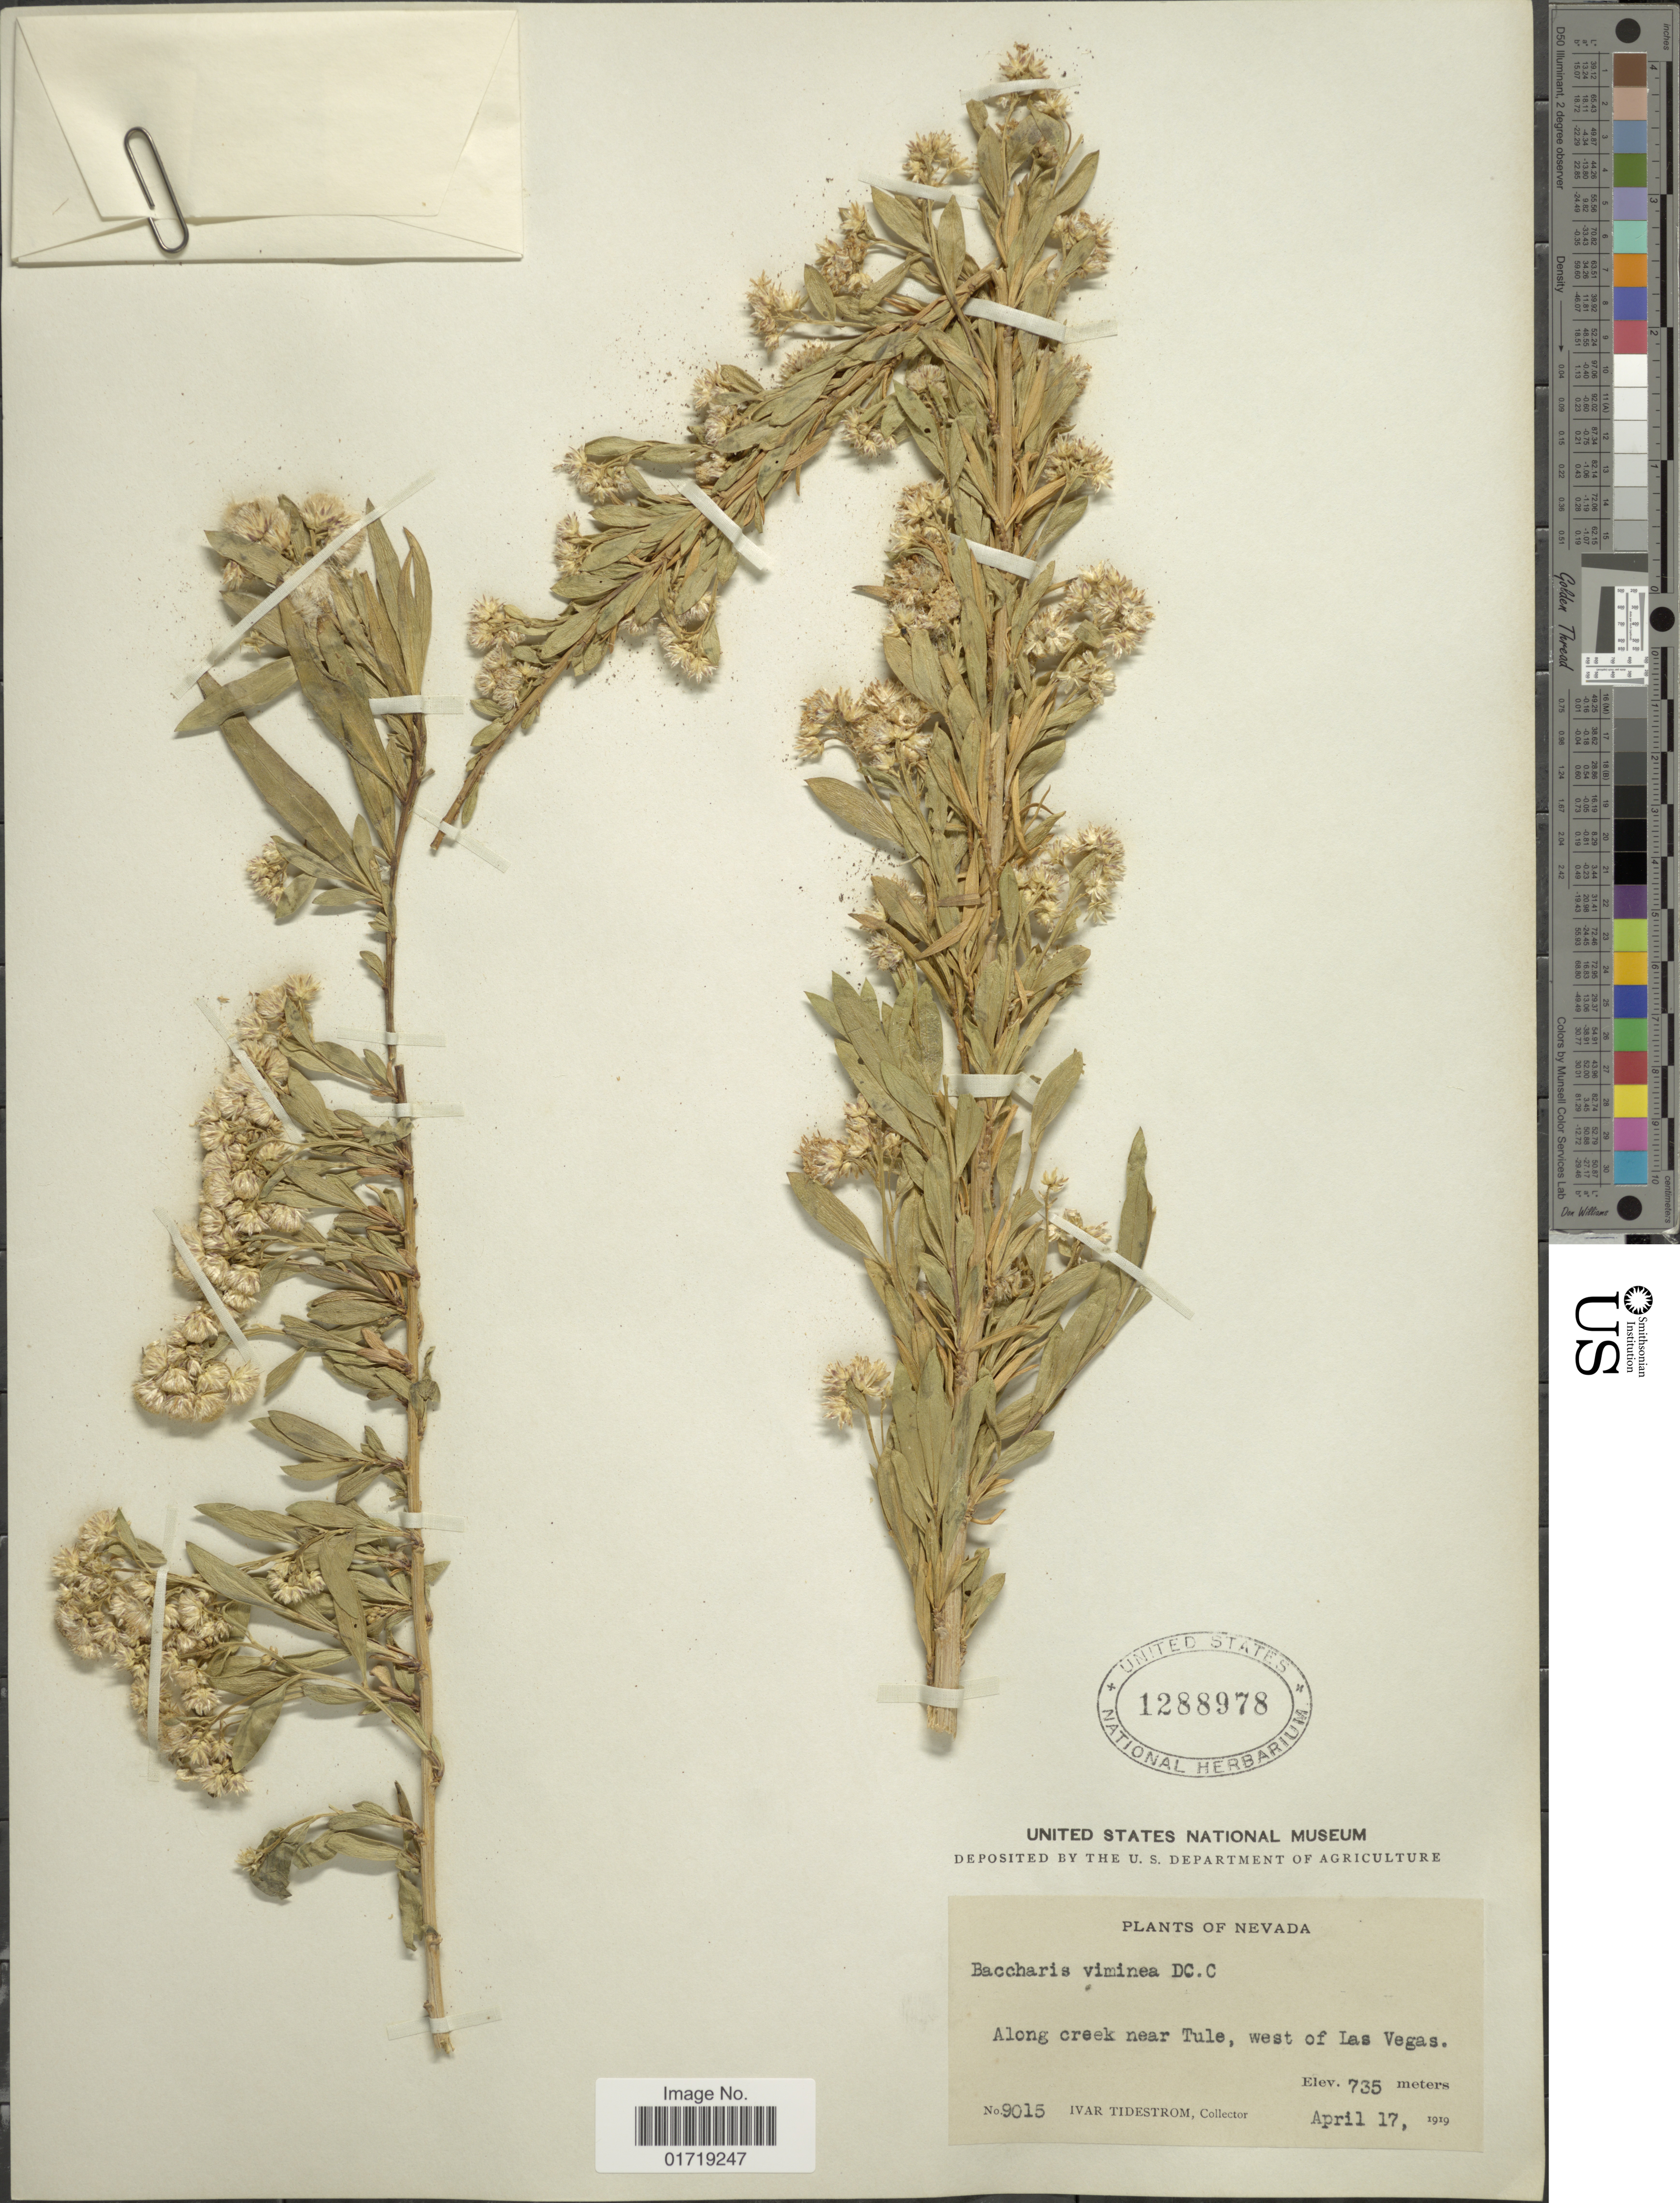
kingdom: Plantae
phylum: Tracheophyta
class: Magnoliopsida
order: Asterales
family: Asteraceae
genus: Baccharis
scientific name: Baccharis viminea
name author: DC.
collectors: I. F. Tidestrom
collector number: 9015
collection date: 1919-04-17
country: United States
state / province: Nevada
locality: Along creek near Tule, west of Las Vegas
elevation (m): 735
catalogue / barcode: US 1288978